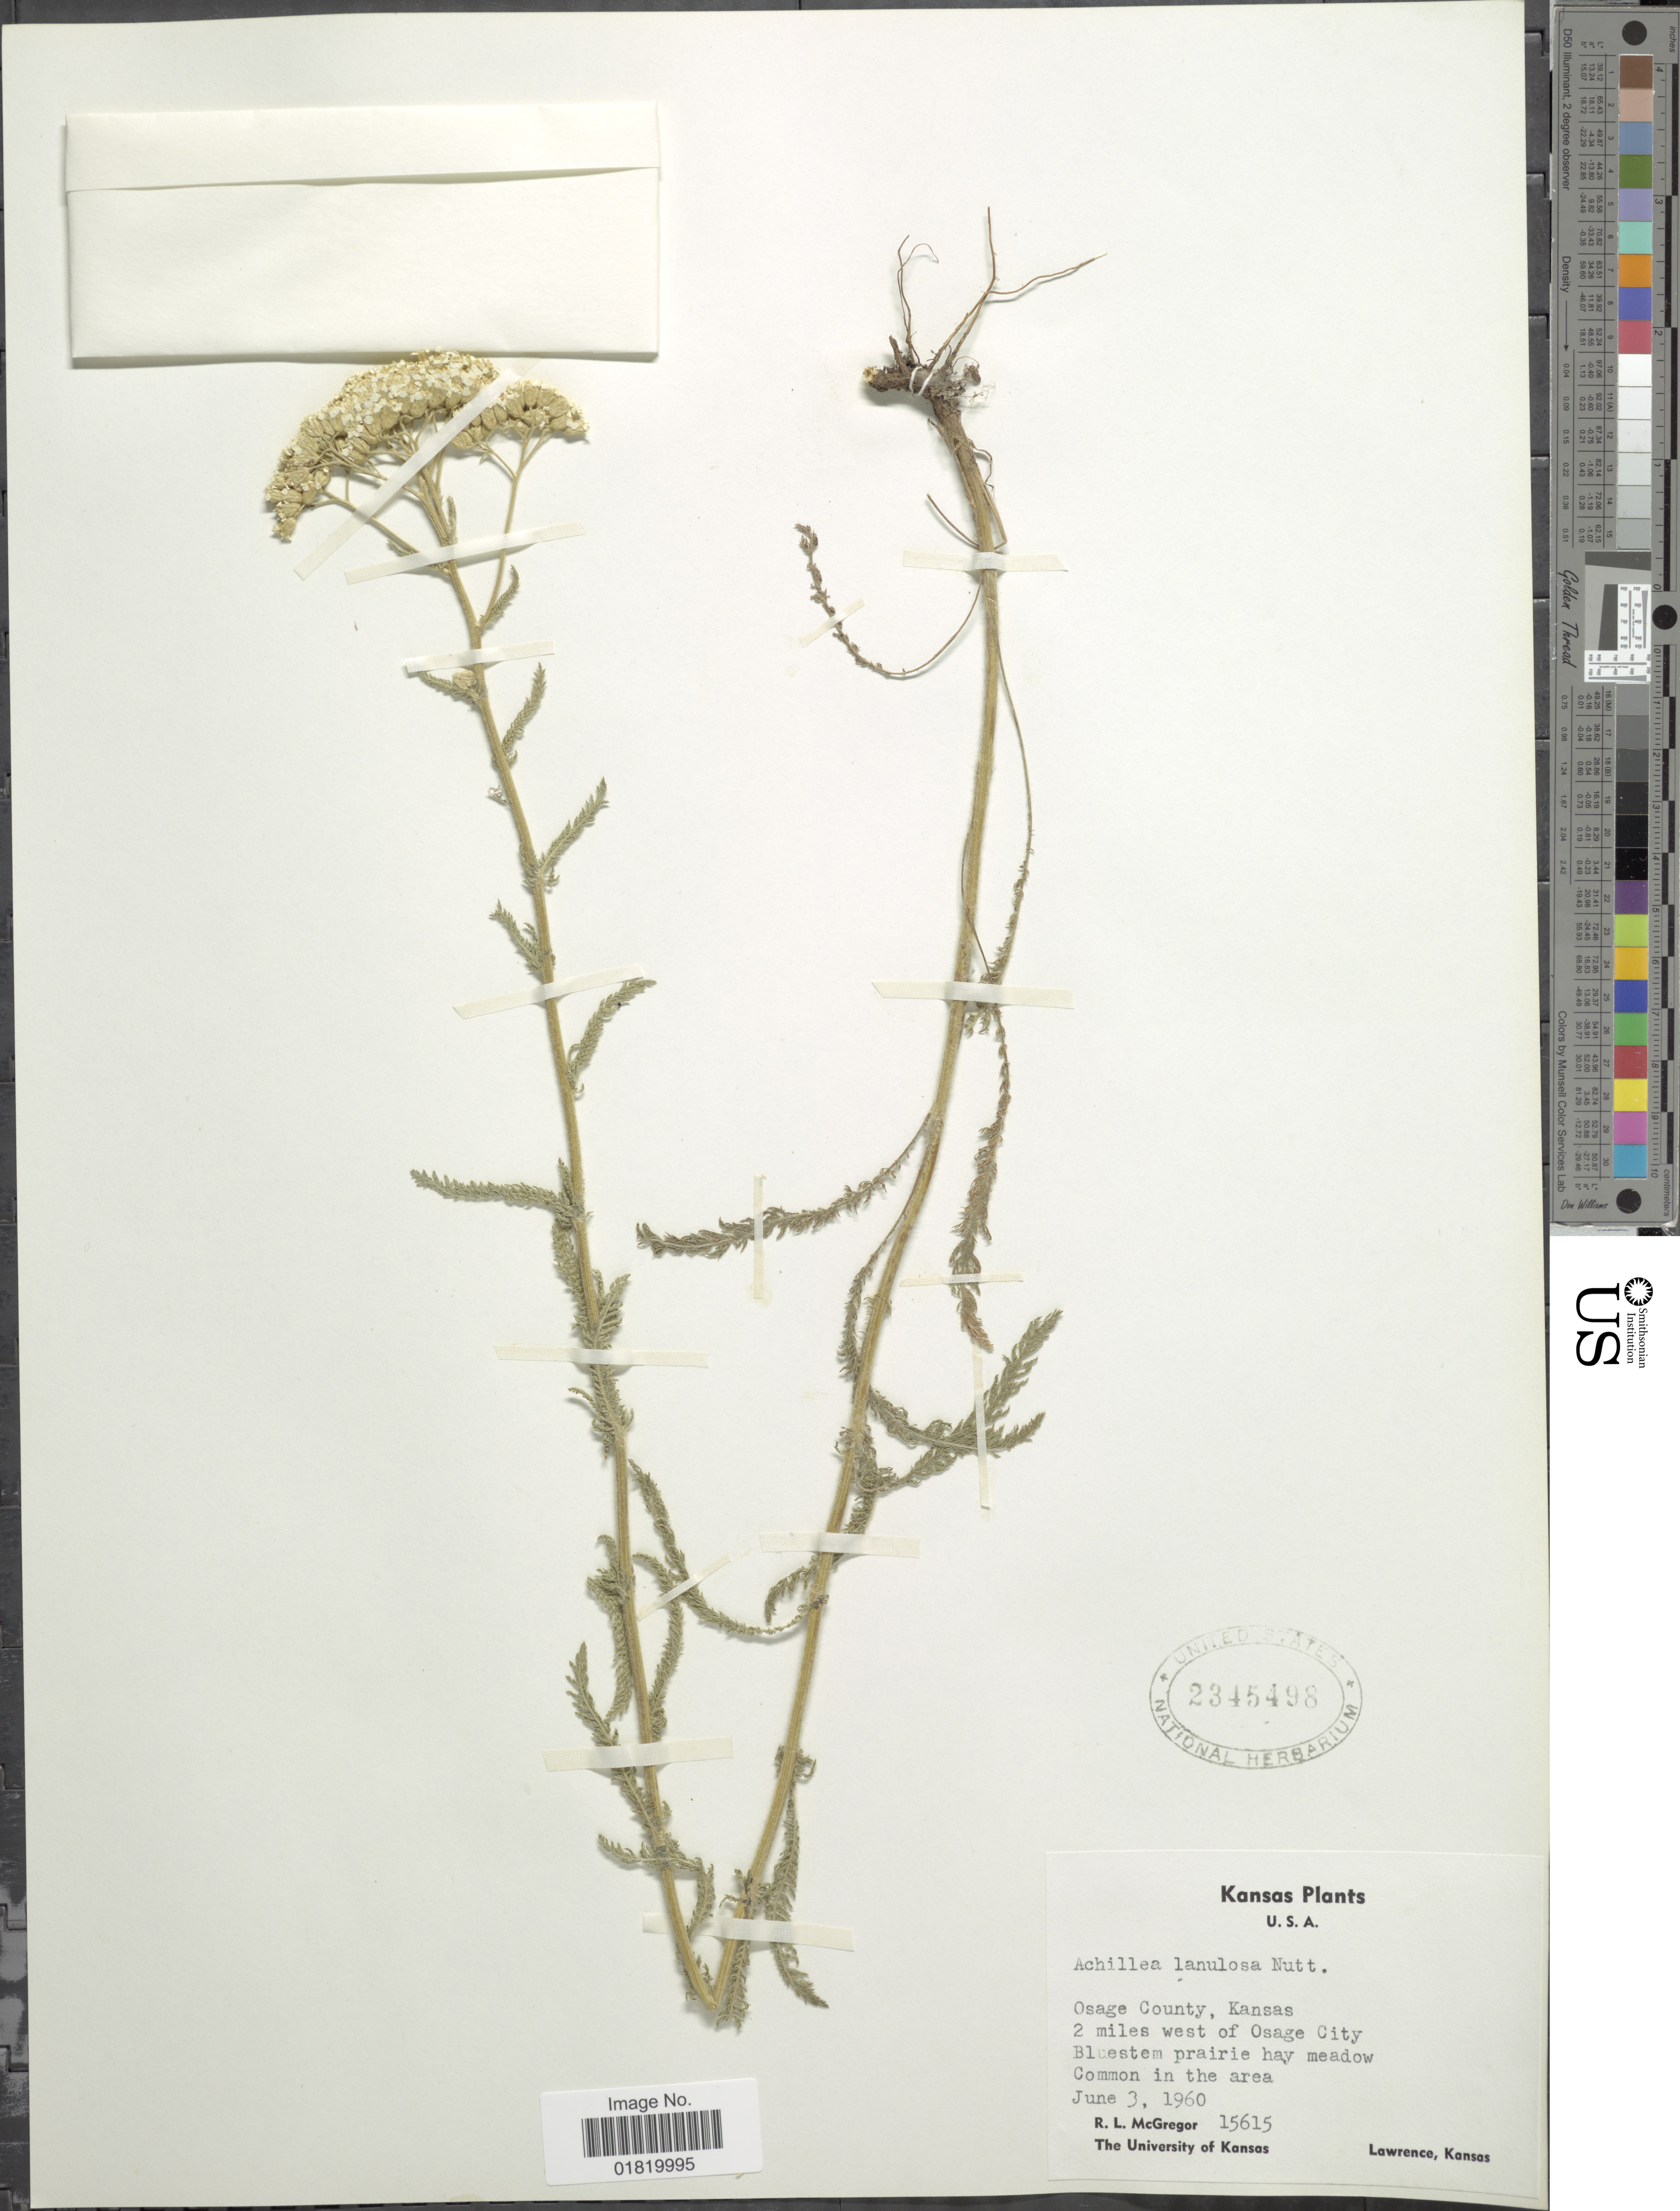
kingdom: Plantae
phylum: Tracheophyta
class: Magnoliopsida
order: Asterales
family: Asteraceae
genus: Achillea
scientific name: Achillea lanulosa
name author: Nutt.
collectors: R. McGregor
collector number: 15615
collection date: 1960-06-03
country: United States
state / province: Kansas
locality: Osage County. 2 miles west of Osage City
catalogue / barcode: US 2345498